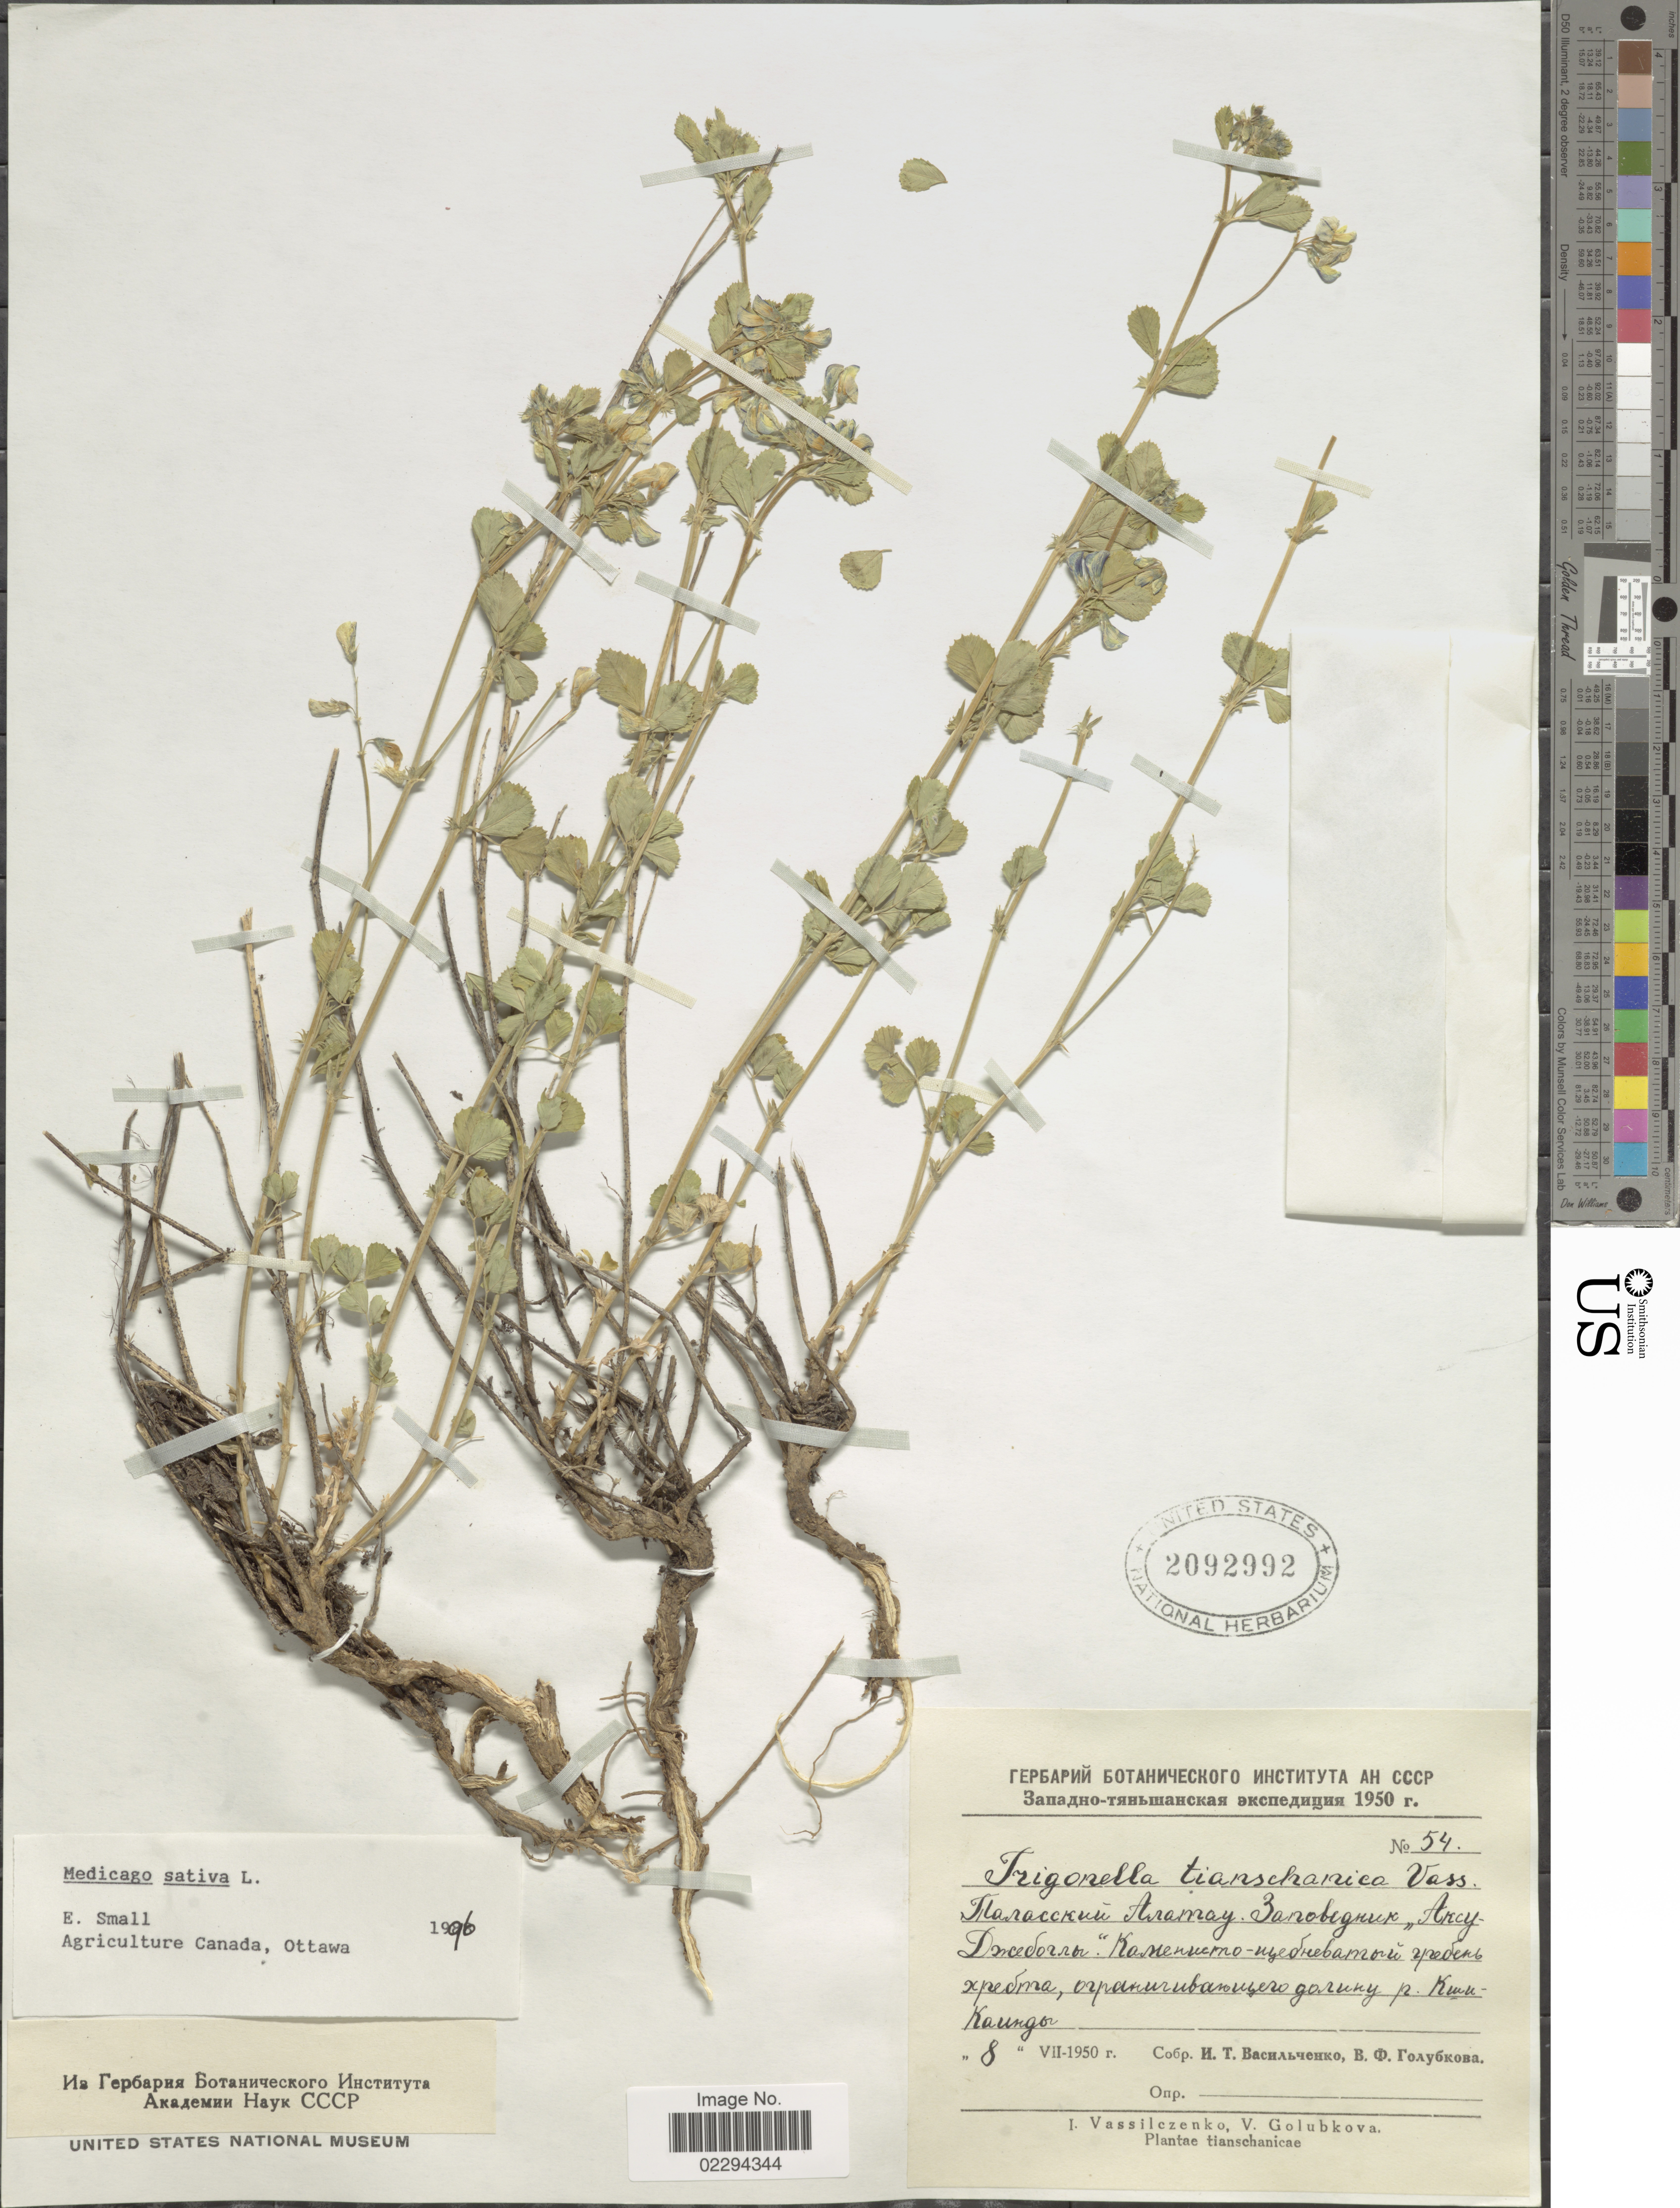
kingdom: Plantae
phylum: Tracheophyta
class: Magnoliopsida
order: Fabales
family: Fabaceae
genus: Medicago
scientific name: Medicago sativa subsp. sativa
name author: L.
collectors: I. T. Vassilczenko & V. F. Golubkova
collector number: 54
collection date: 1950-07-08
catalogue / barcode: US 2092992